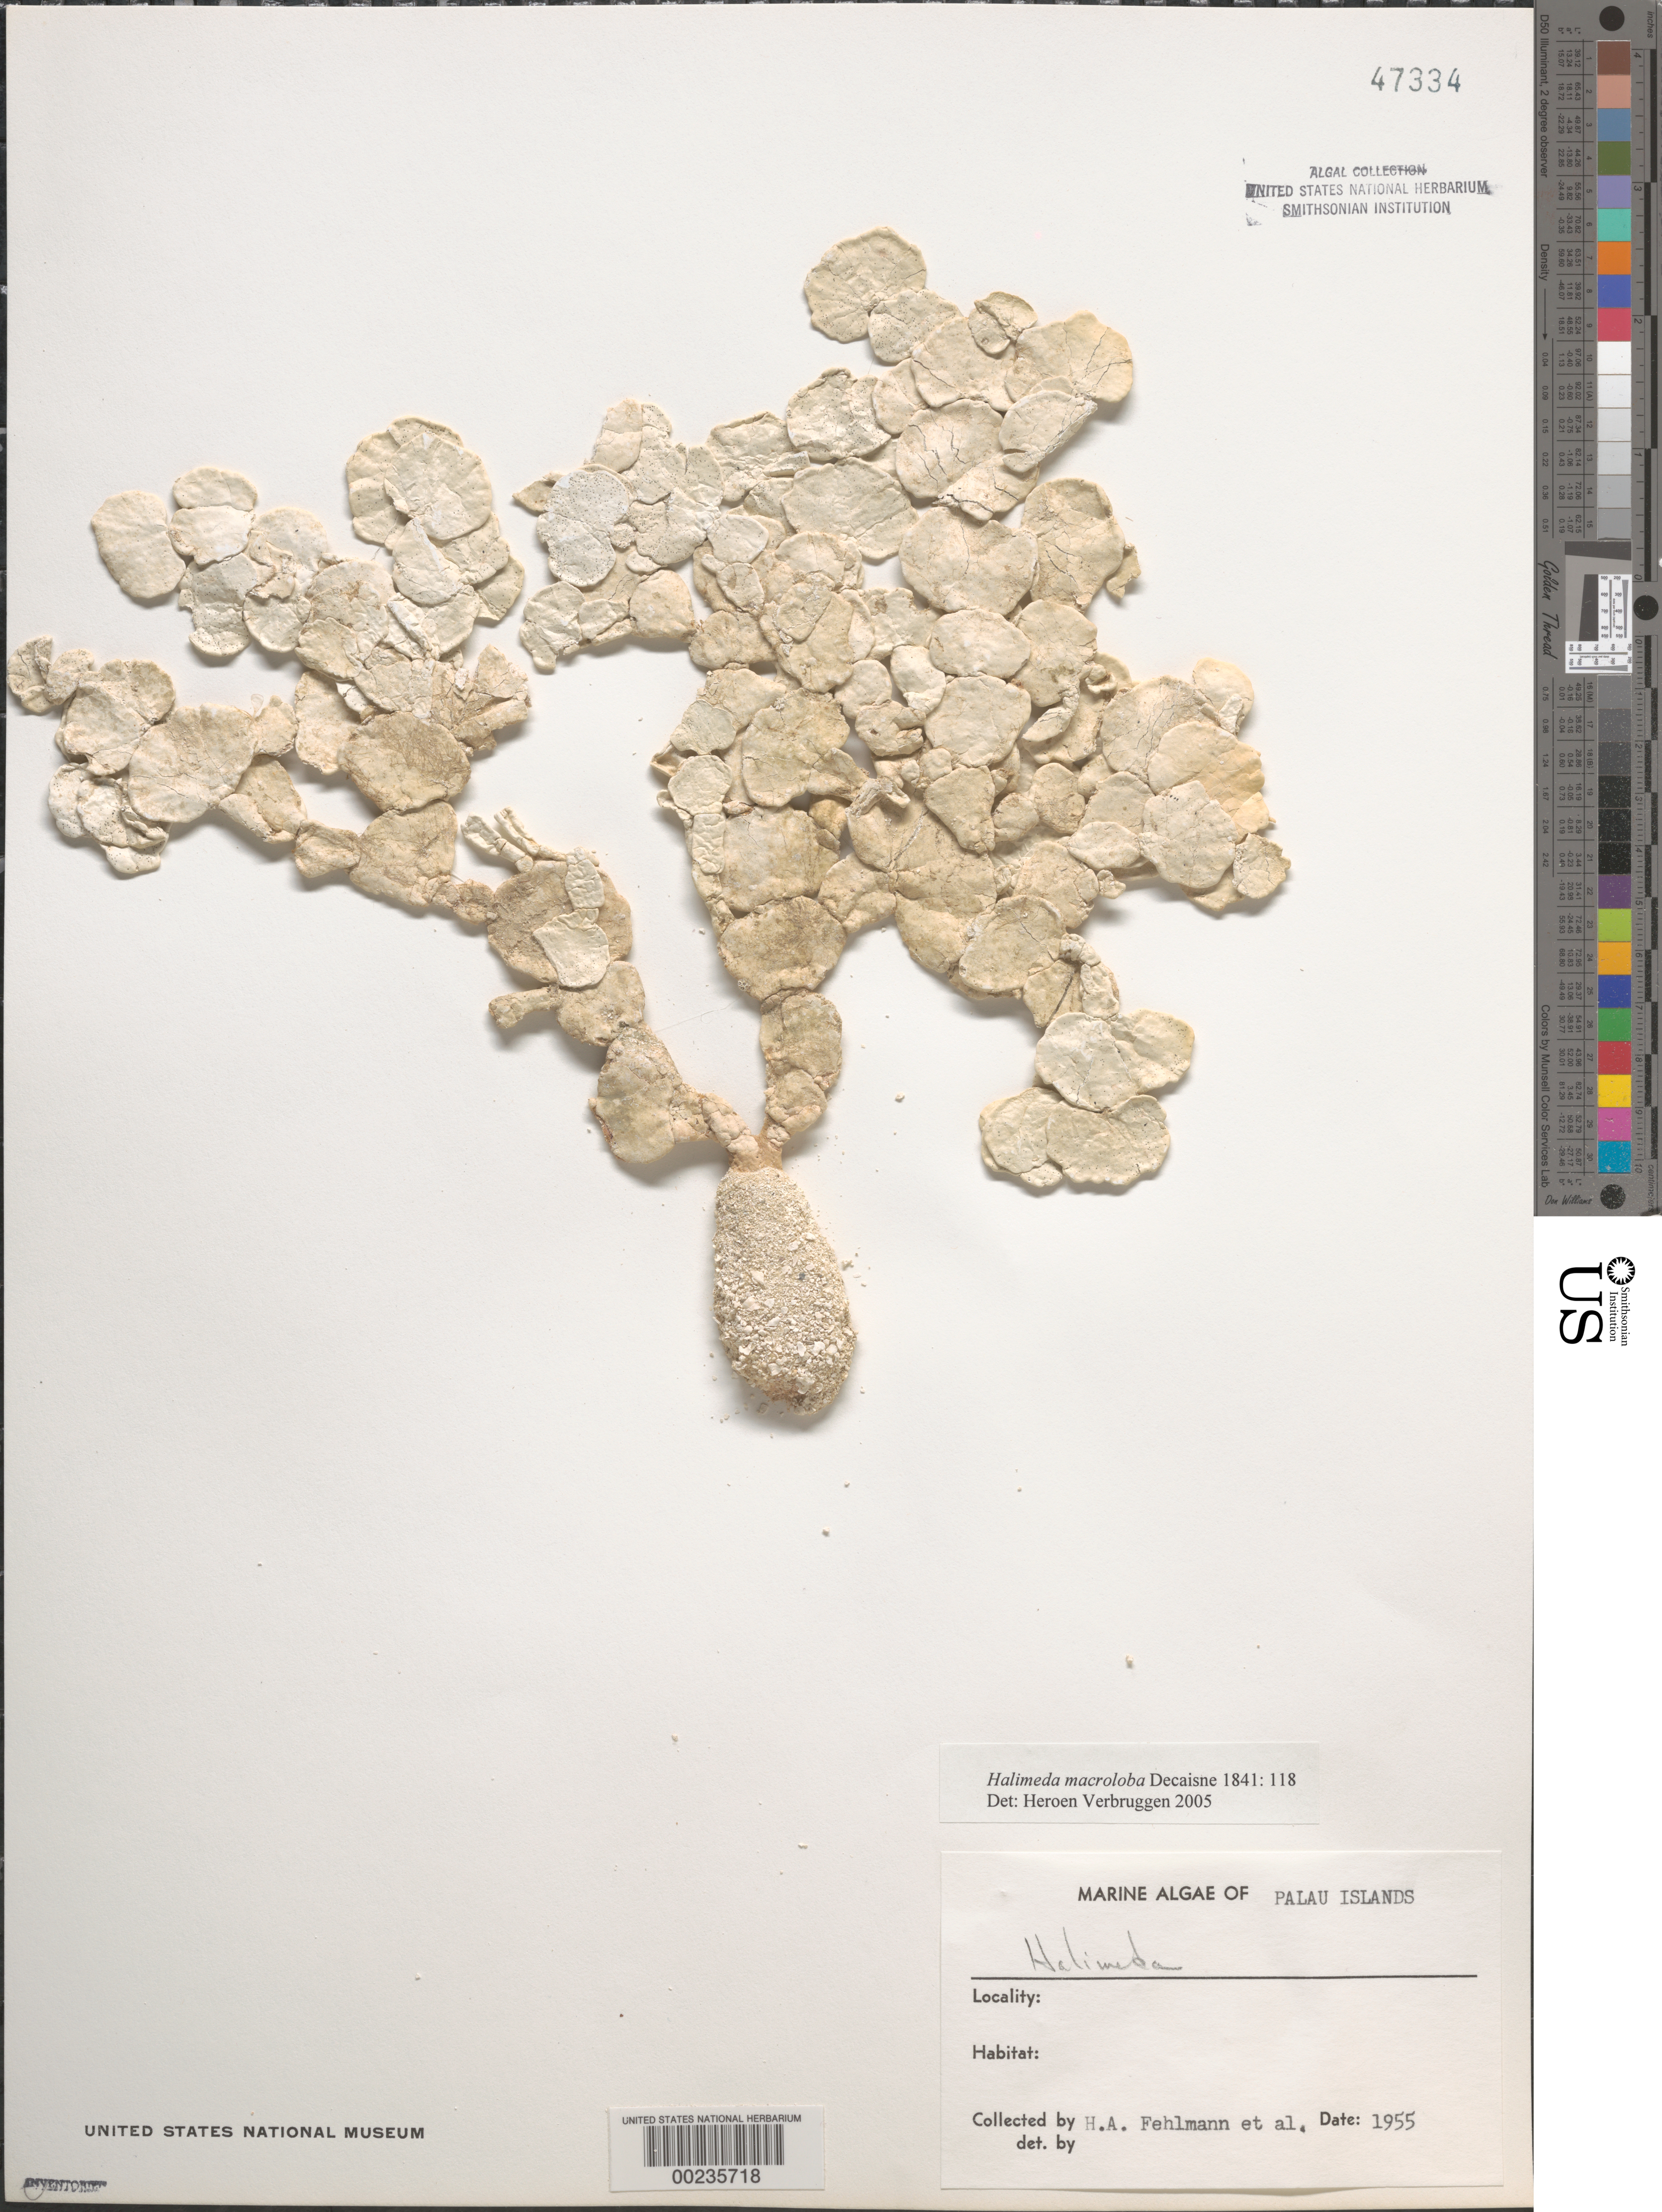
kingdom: Plantae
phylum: Chlorophyta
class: Ulvophyceae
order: Bryopsidales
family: Halimedaceae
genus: Halimeda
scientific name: Halimeda macroloba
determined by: Verbruggen, H.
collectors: H. Fehlmann et al.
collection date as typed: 1955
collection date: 1955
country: Palau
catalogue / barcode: US 47334